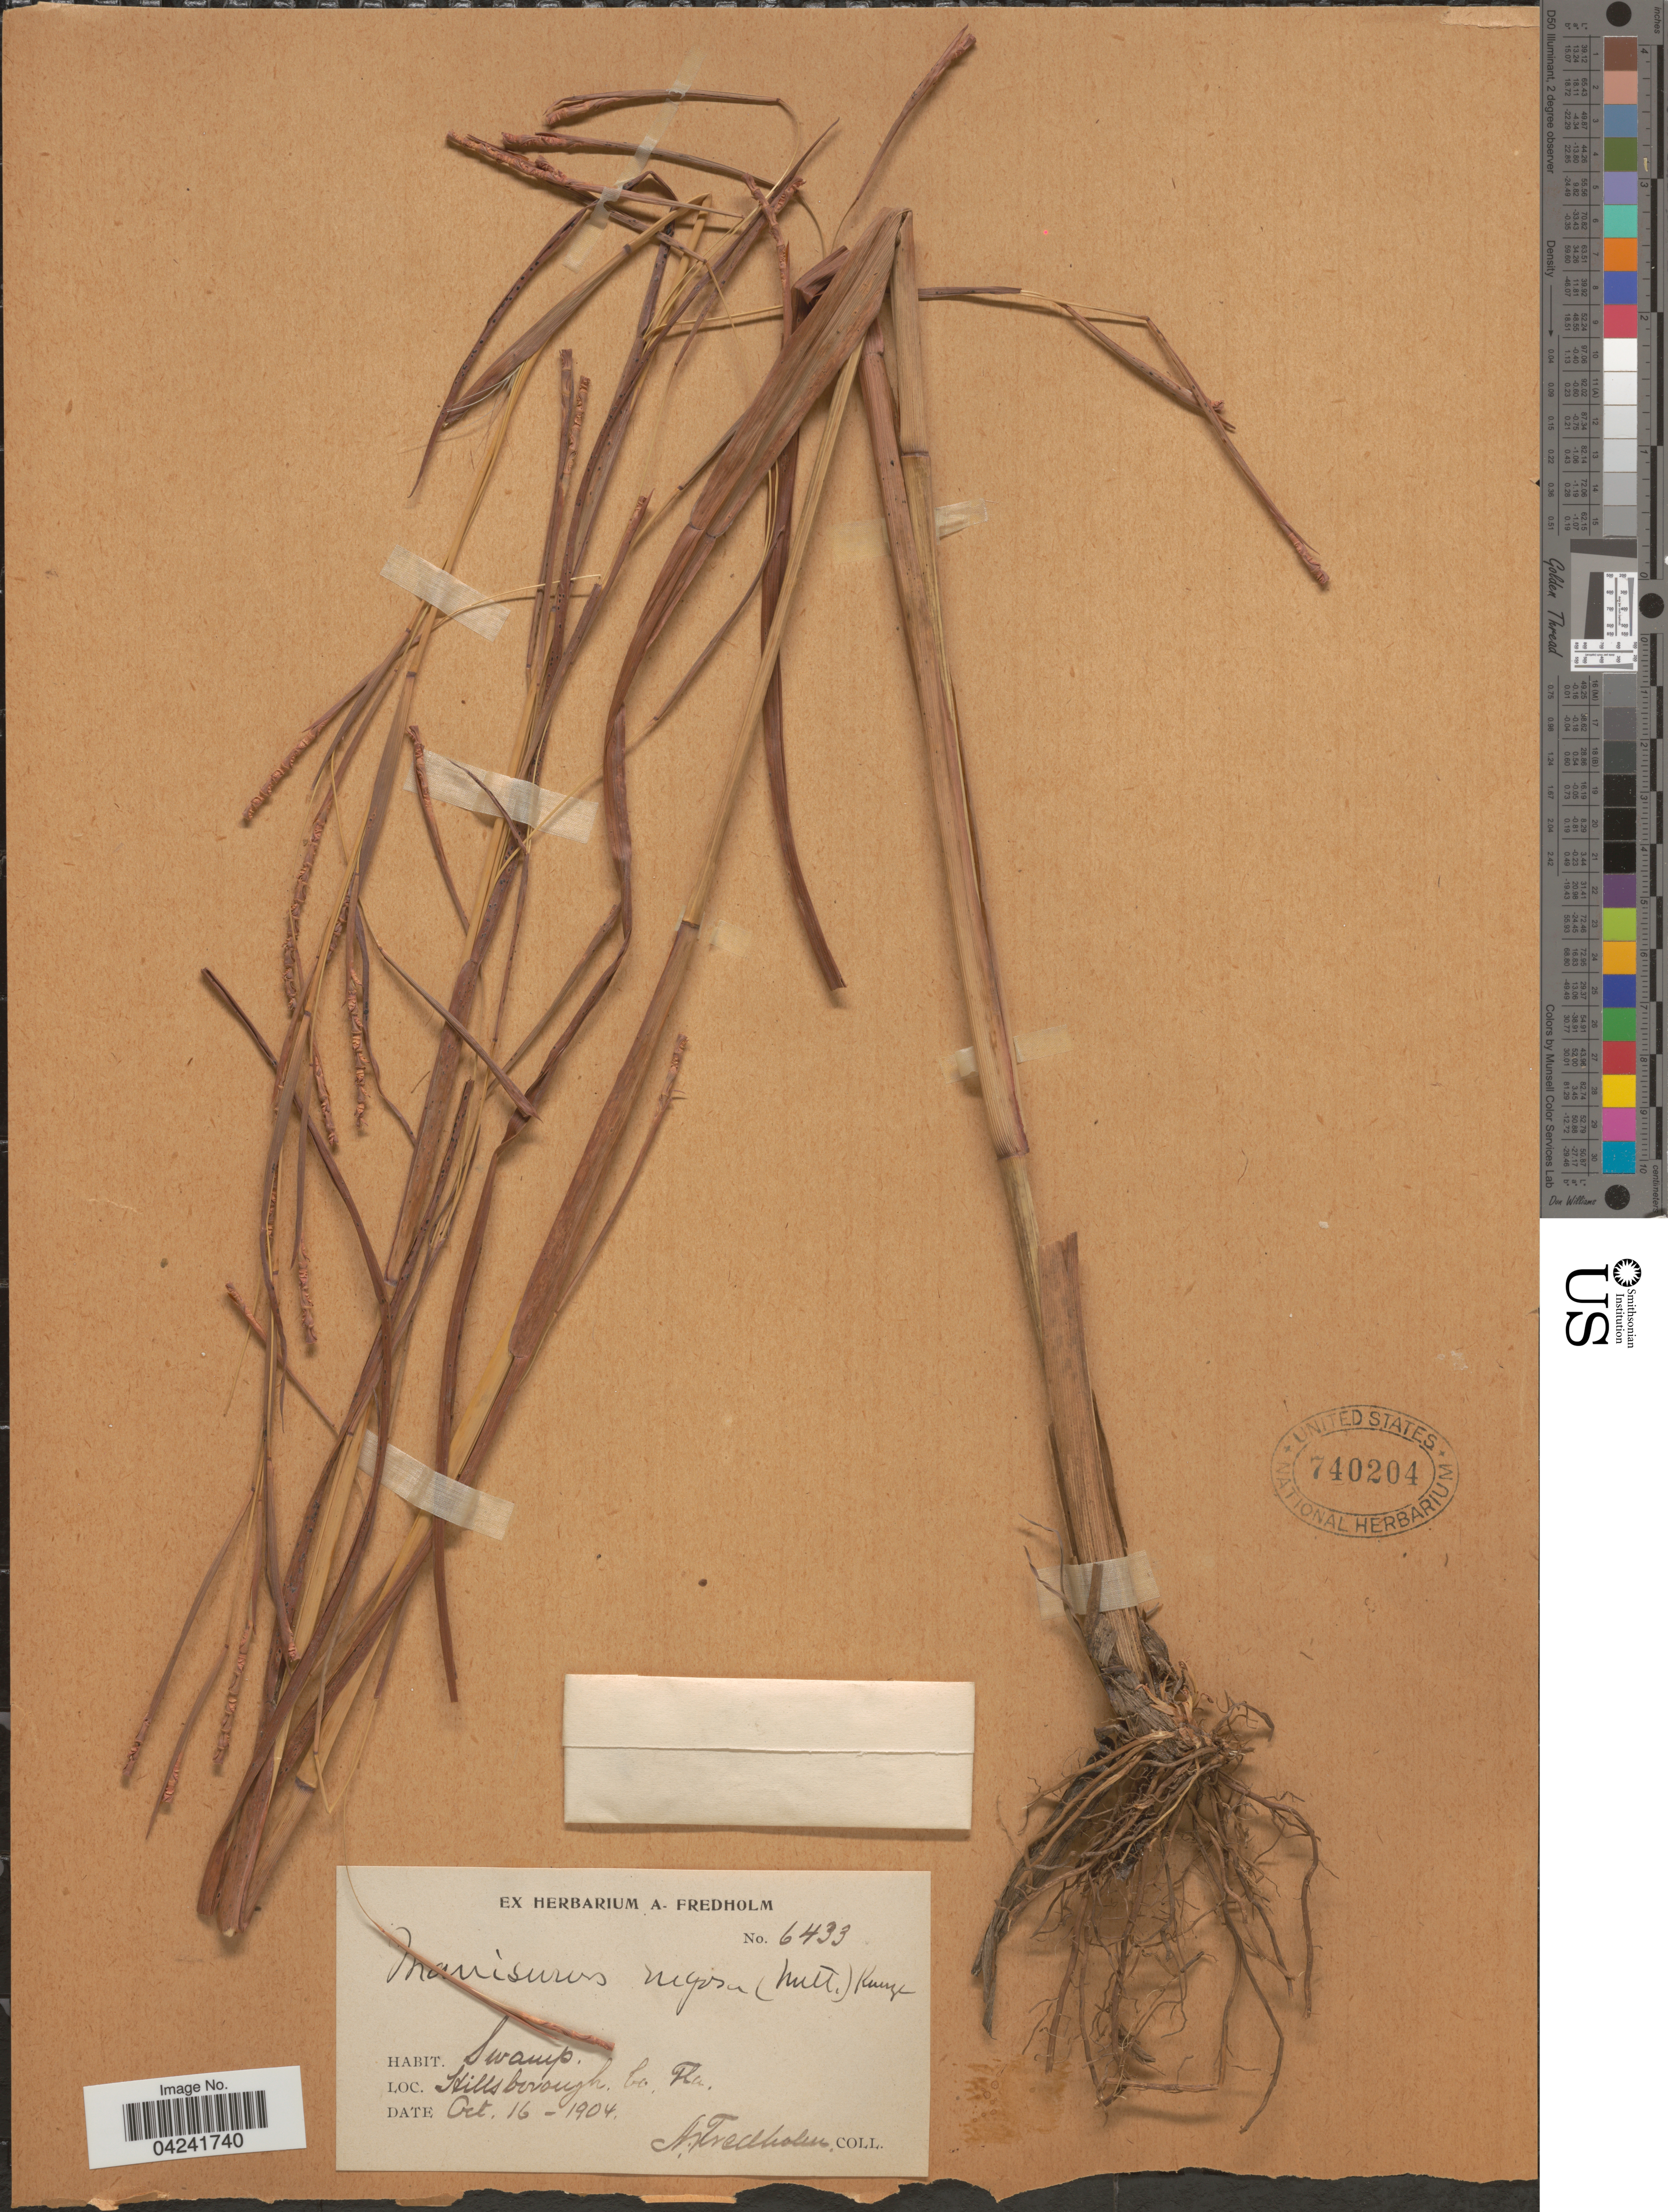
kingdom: Plantae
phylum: Tracheophyta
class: Liliopsida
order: Poales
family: Poaceae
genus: Mnesithea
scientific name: Mnesithea rugosa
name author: (Nutt.) de Koning & Sosef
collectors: A. Fredholm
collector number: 6433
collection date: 1904-10-16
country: United States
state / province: Florida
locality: Hillsborough Co.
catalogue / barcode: US 740204